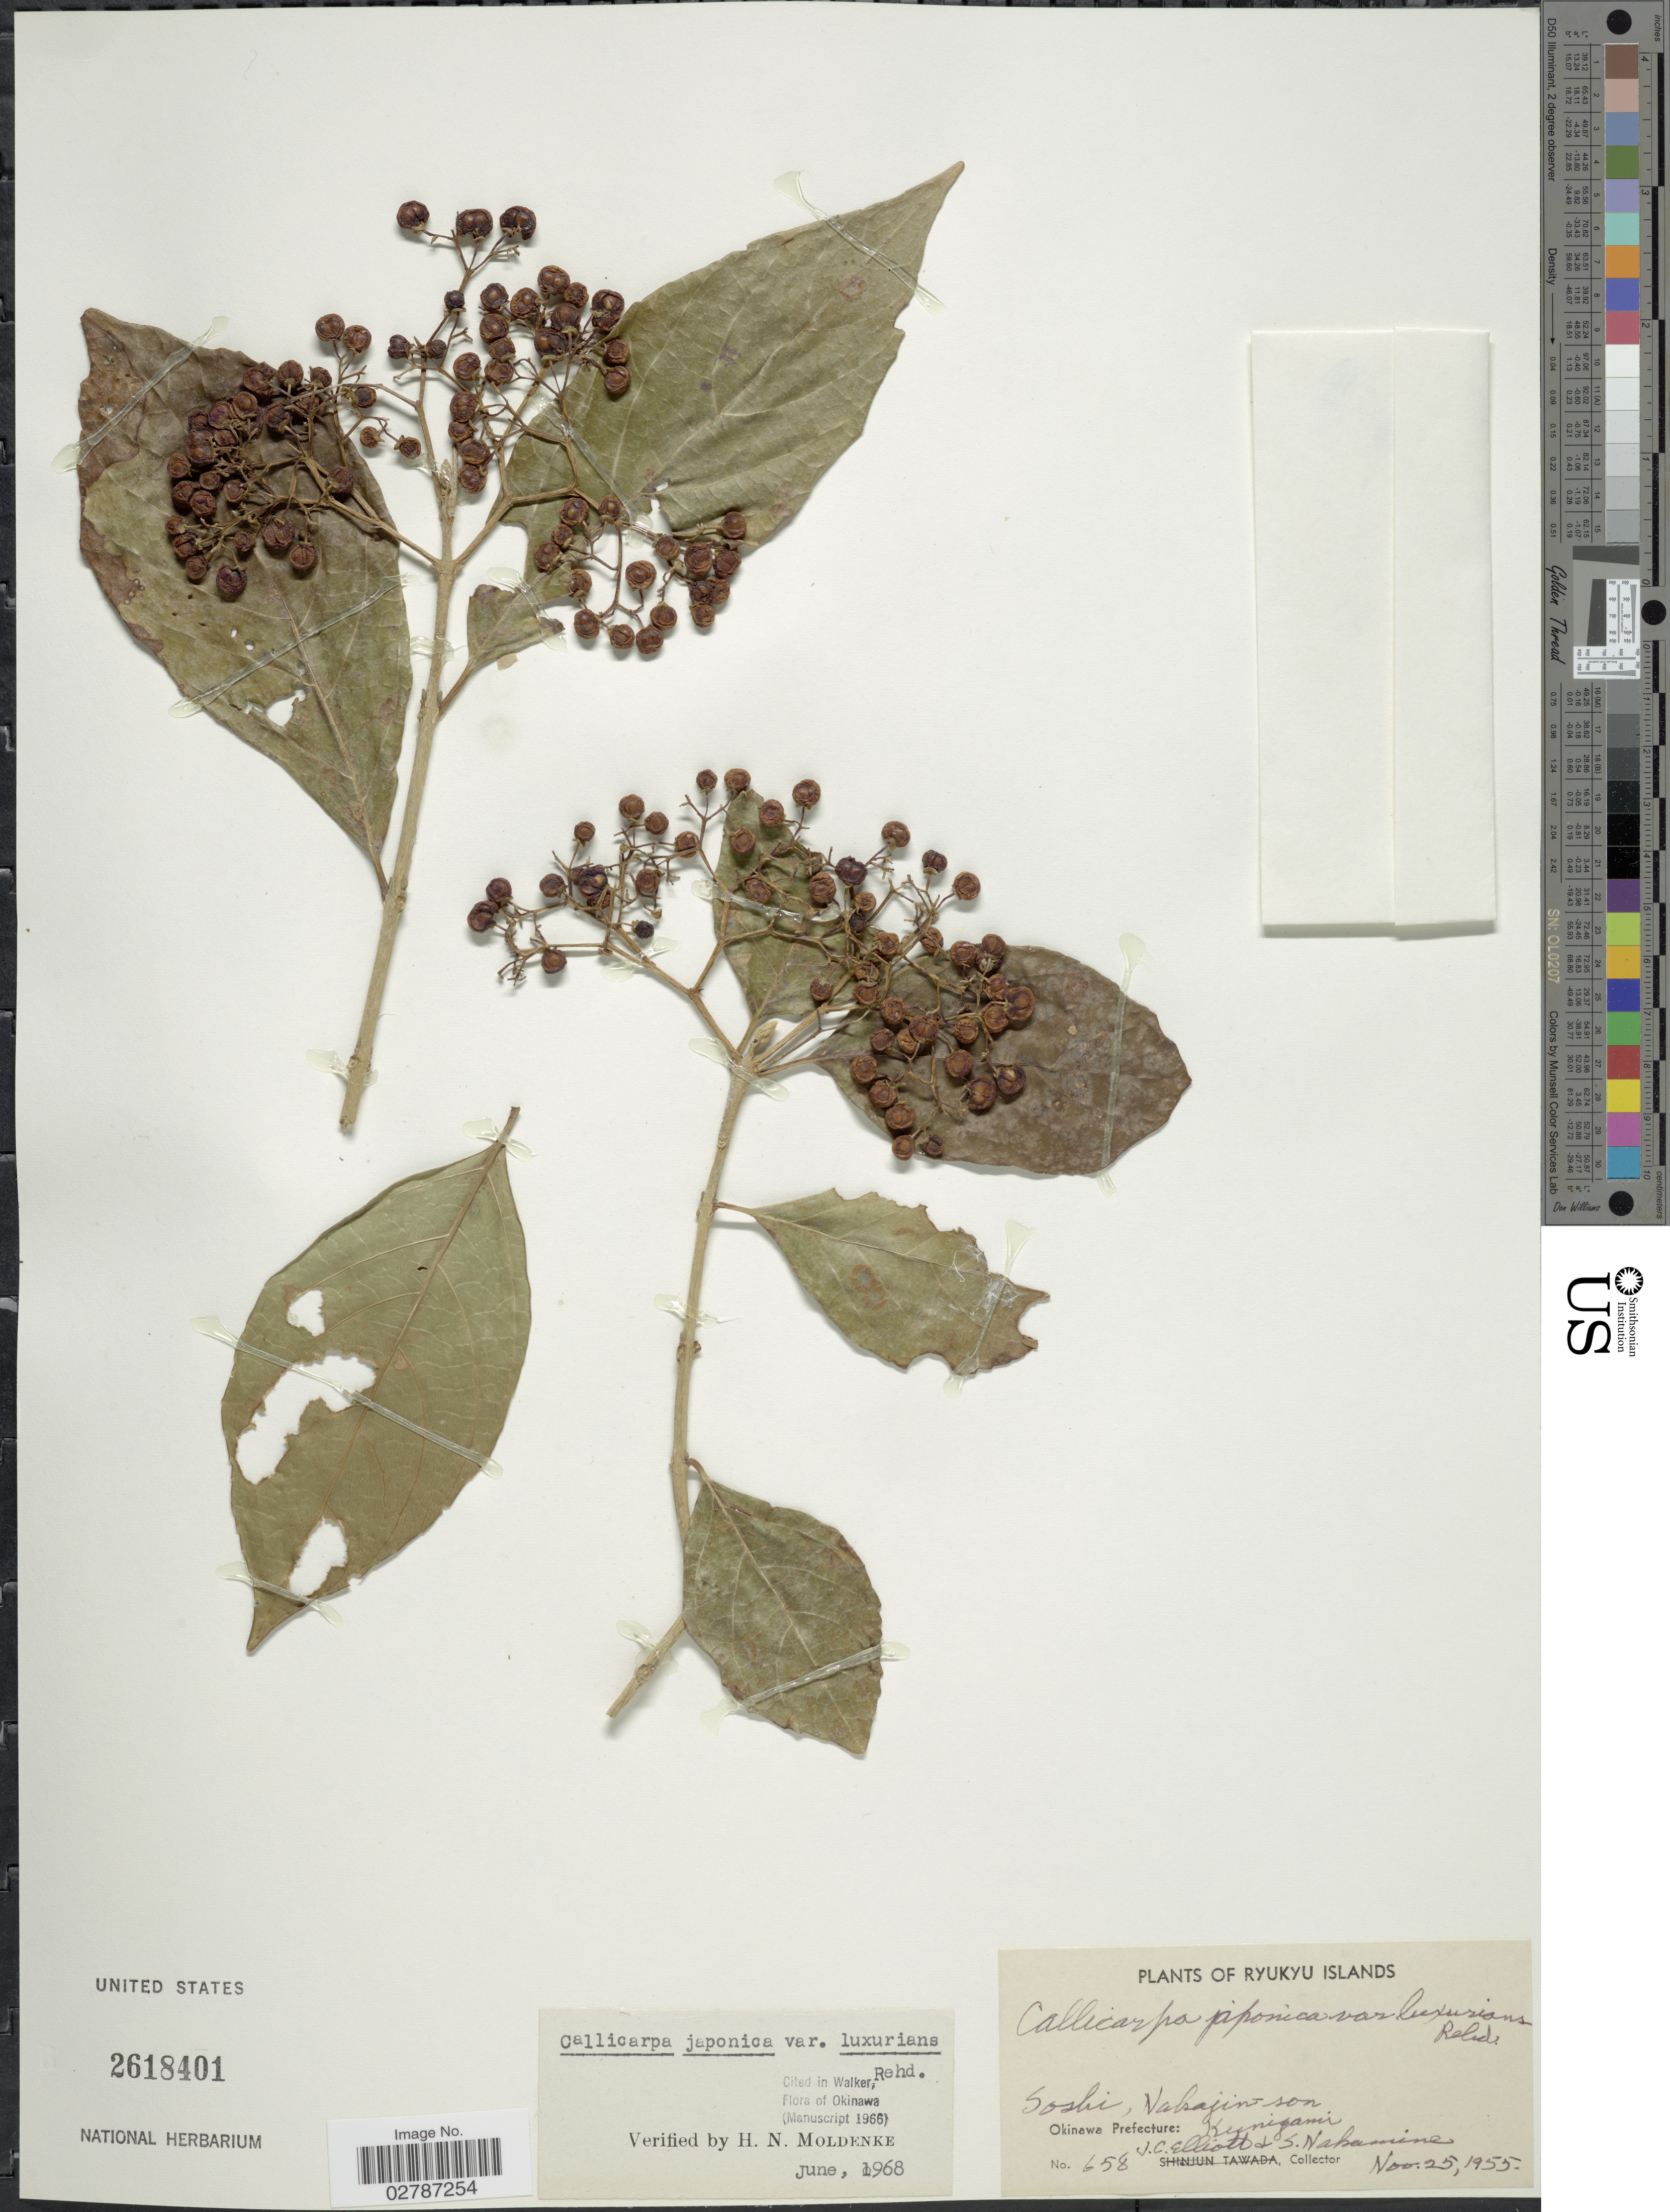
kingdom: Plantae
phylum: Tracheophyta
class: Magnoliopsida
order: Lamiales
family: Lamiaceae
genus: Callicarpa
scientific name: Callicarpa japonica var. luxurians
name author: Rehder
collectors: J. Elliot & S. Nakamine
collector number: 658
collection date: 1955-11-25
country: Japan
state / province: Okinawa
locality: Ryukyu Islands. Soshi, Nakajin-son. Okinawa Prefecture: Kunigami.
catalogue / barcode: US 2618401